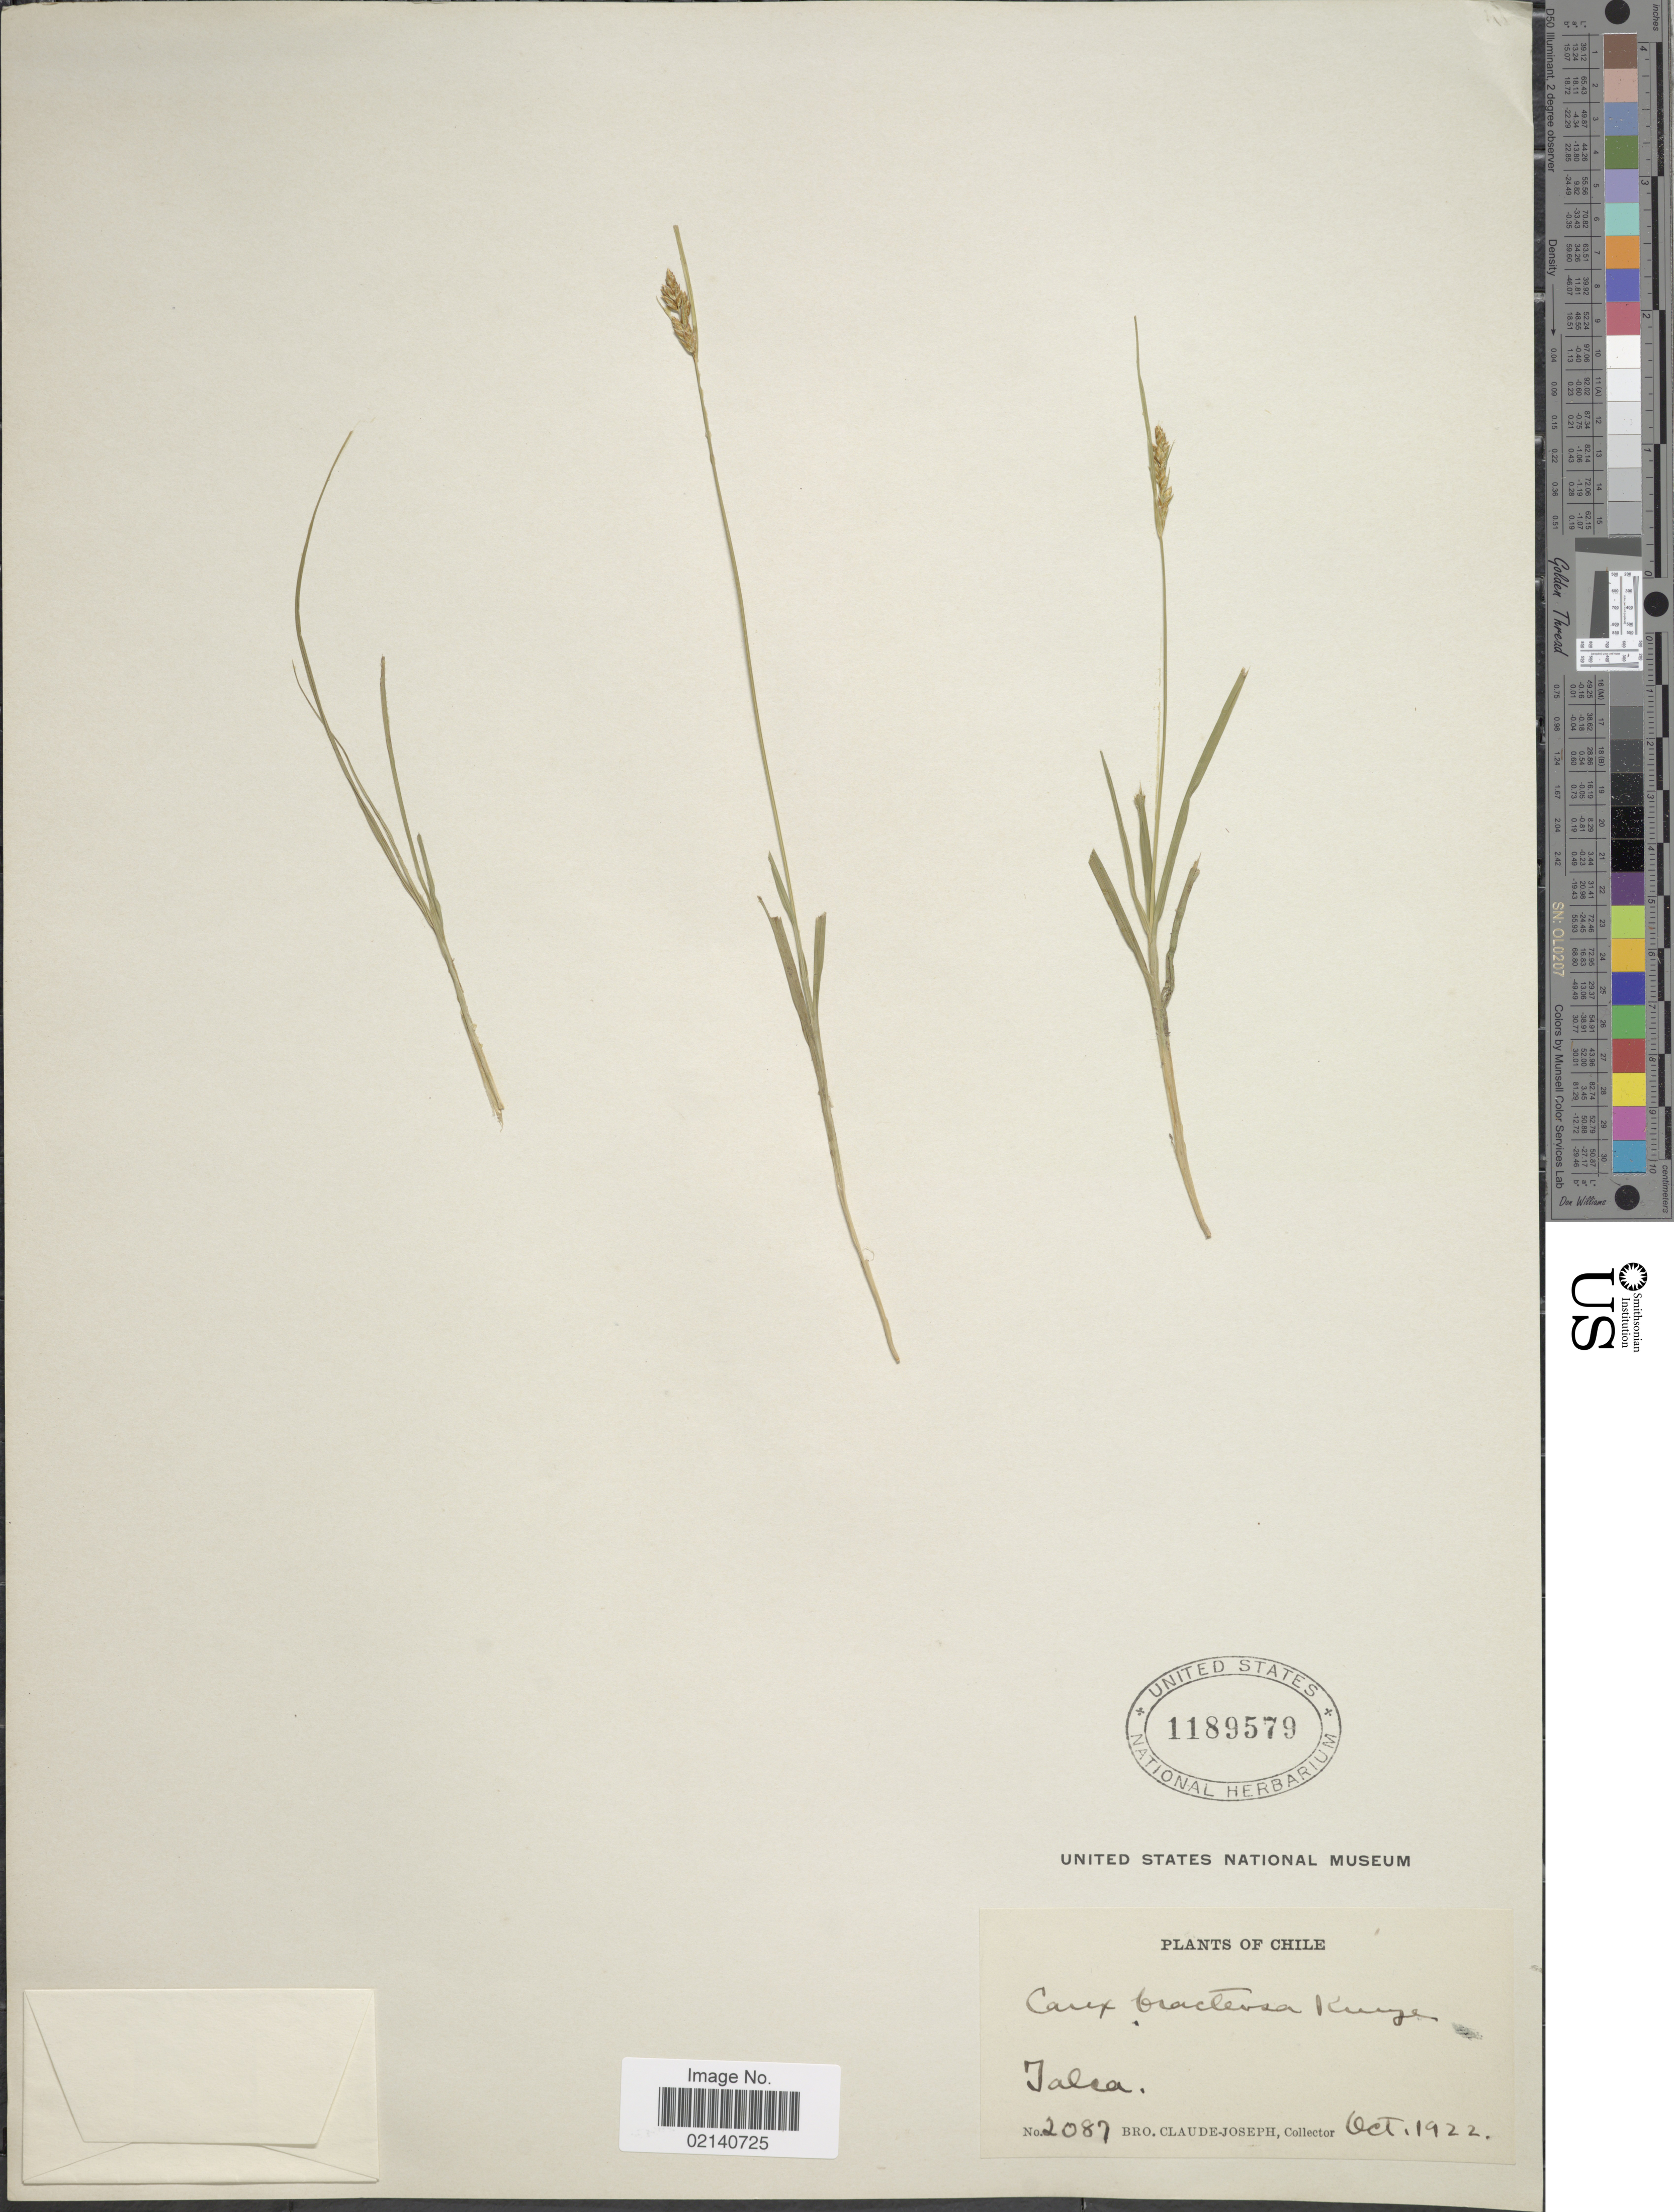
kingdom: Plantae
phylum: Tracheophyta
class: Liliopsida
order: Poales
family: Cyperaceae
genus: Carex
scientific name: Carex bracteosa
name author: (Rchb.) Kunze ex Kunth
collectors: Bro. Claude-Joseph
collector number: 2087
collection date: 1922-10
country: Chile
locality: Talca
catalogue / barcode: US 1189579